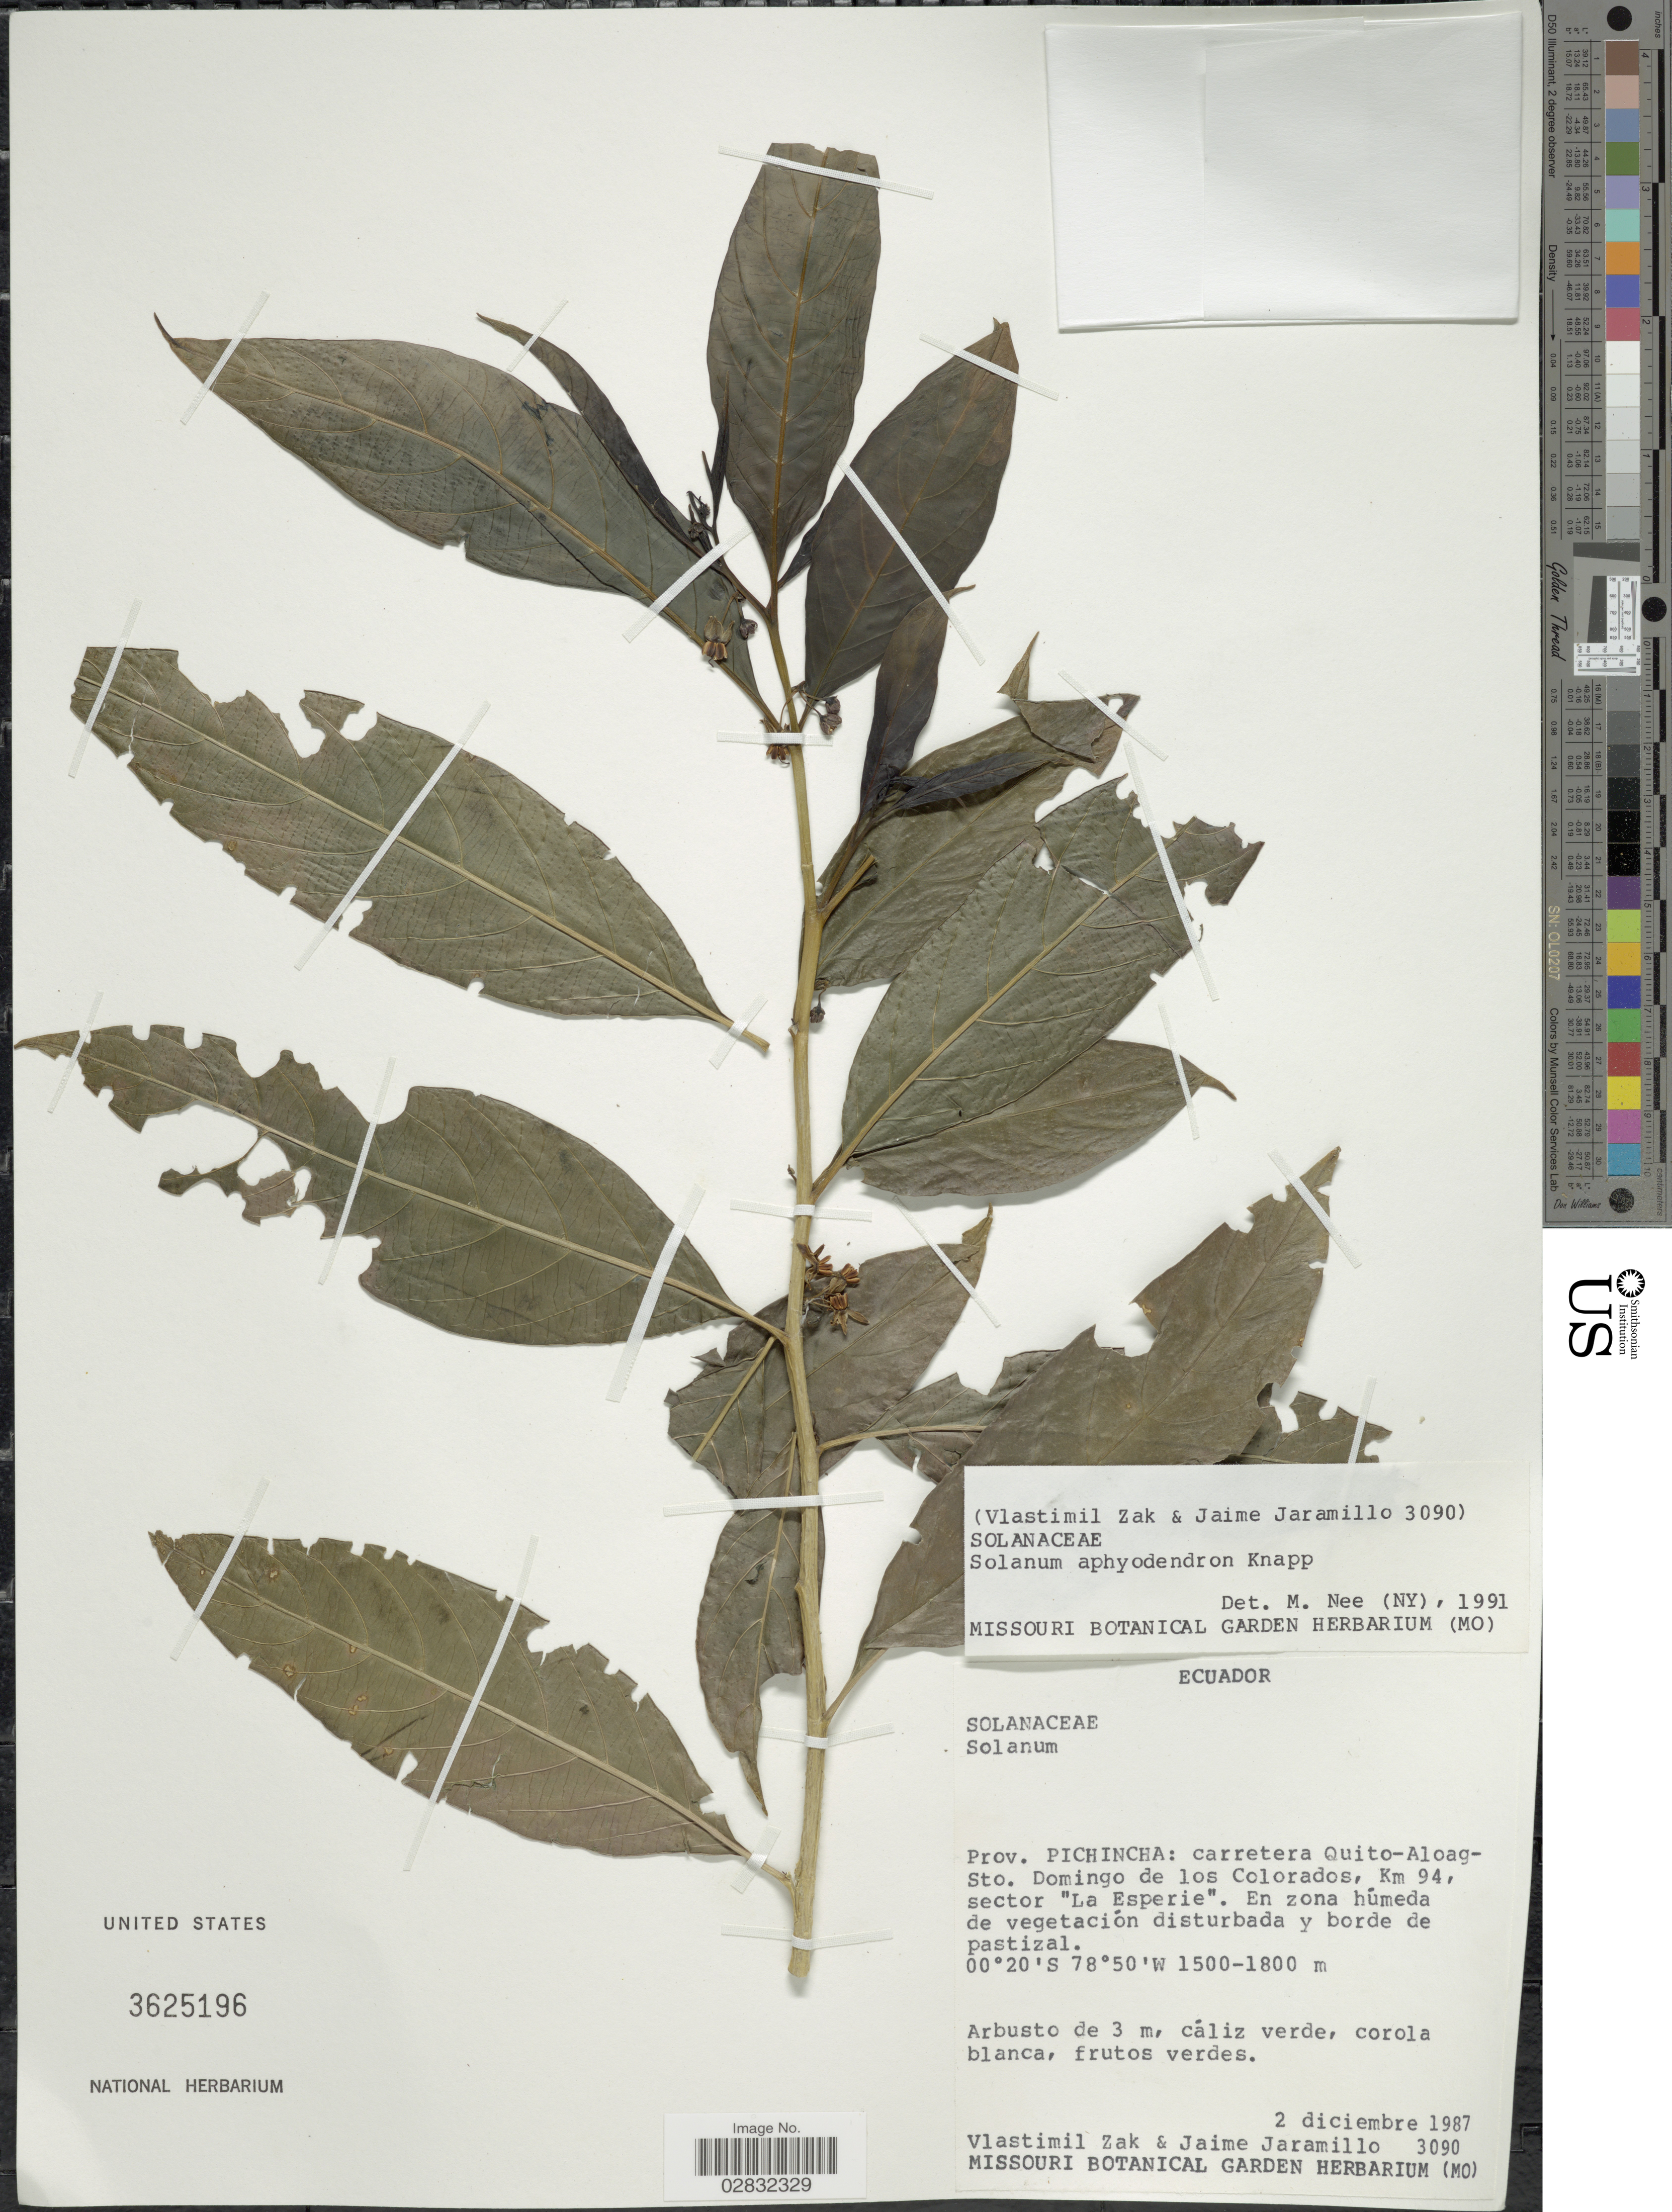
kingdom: Plantae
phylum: Tracheophyta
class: Magnoliopsida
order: Solanales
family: Solanaceae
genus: Solanum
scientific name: Solanum aphyodendron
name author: S. Knapp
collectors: V. Zak & J. Jaramillo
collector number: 3090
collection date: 1987-12-02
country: Ecuador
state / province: Pichincha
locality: Prov. Pichincha: carretera Quito-Aloag-Sto. Domingo de los Colorados, Km 94, sector "La Esperie".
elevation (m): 1500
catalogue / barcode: US 3625196